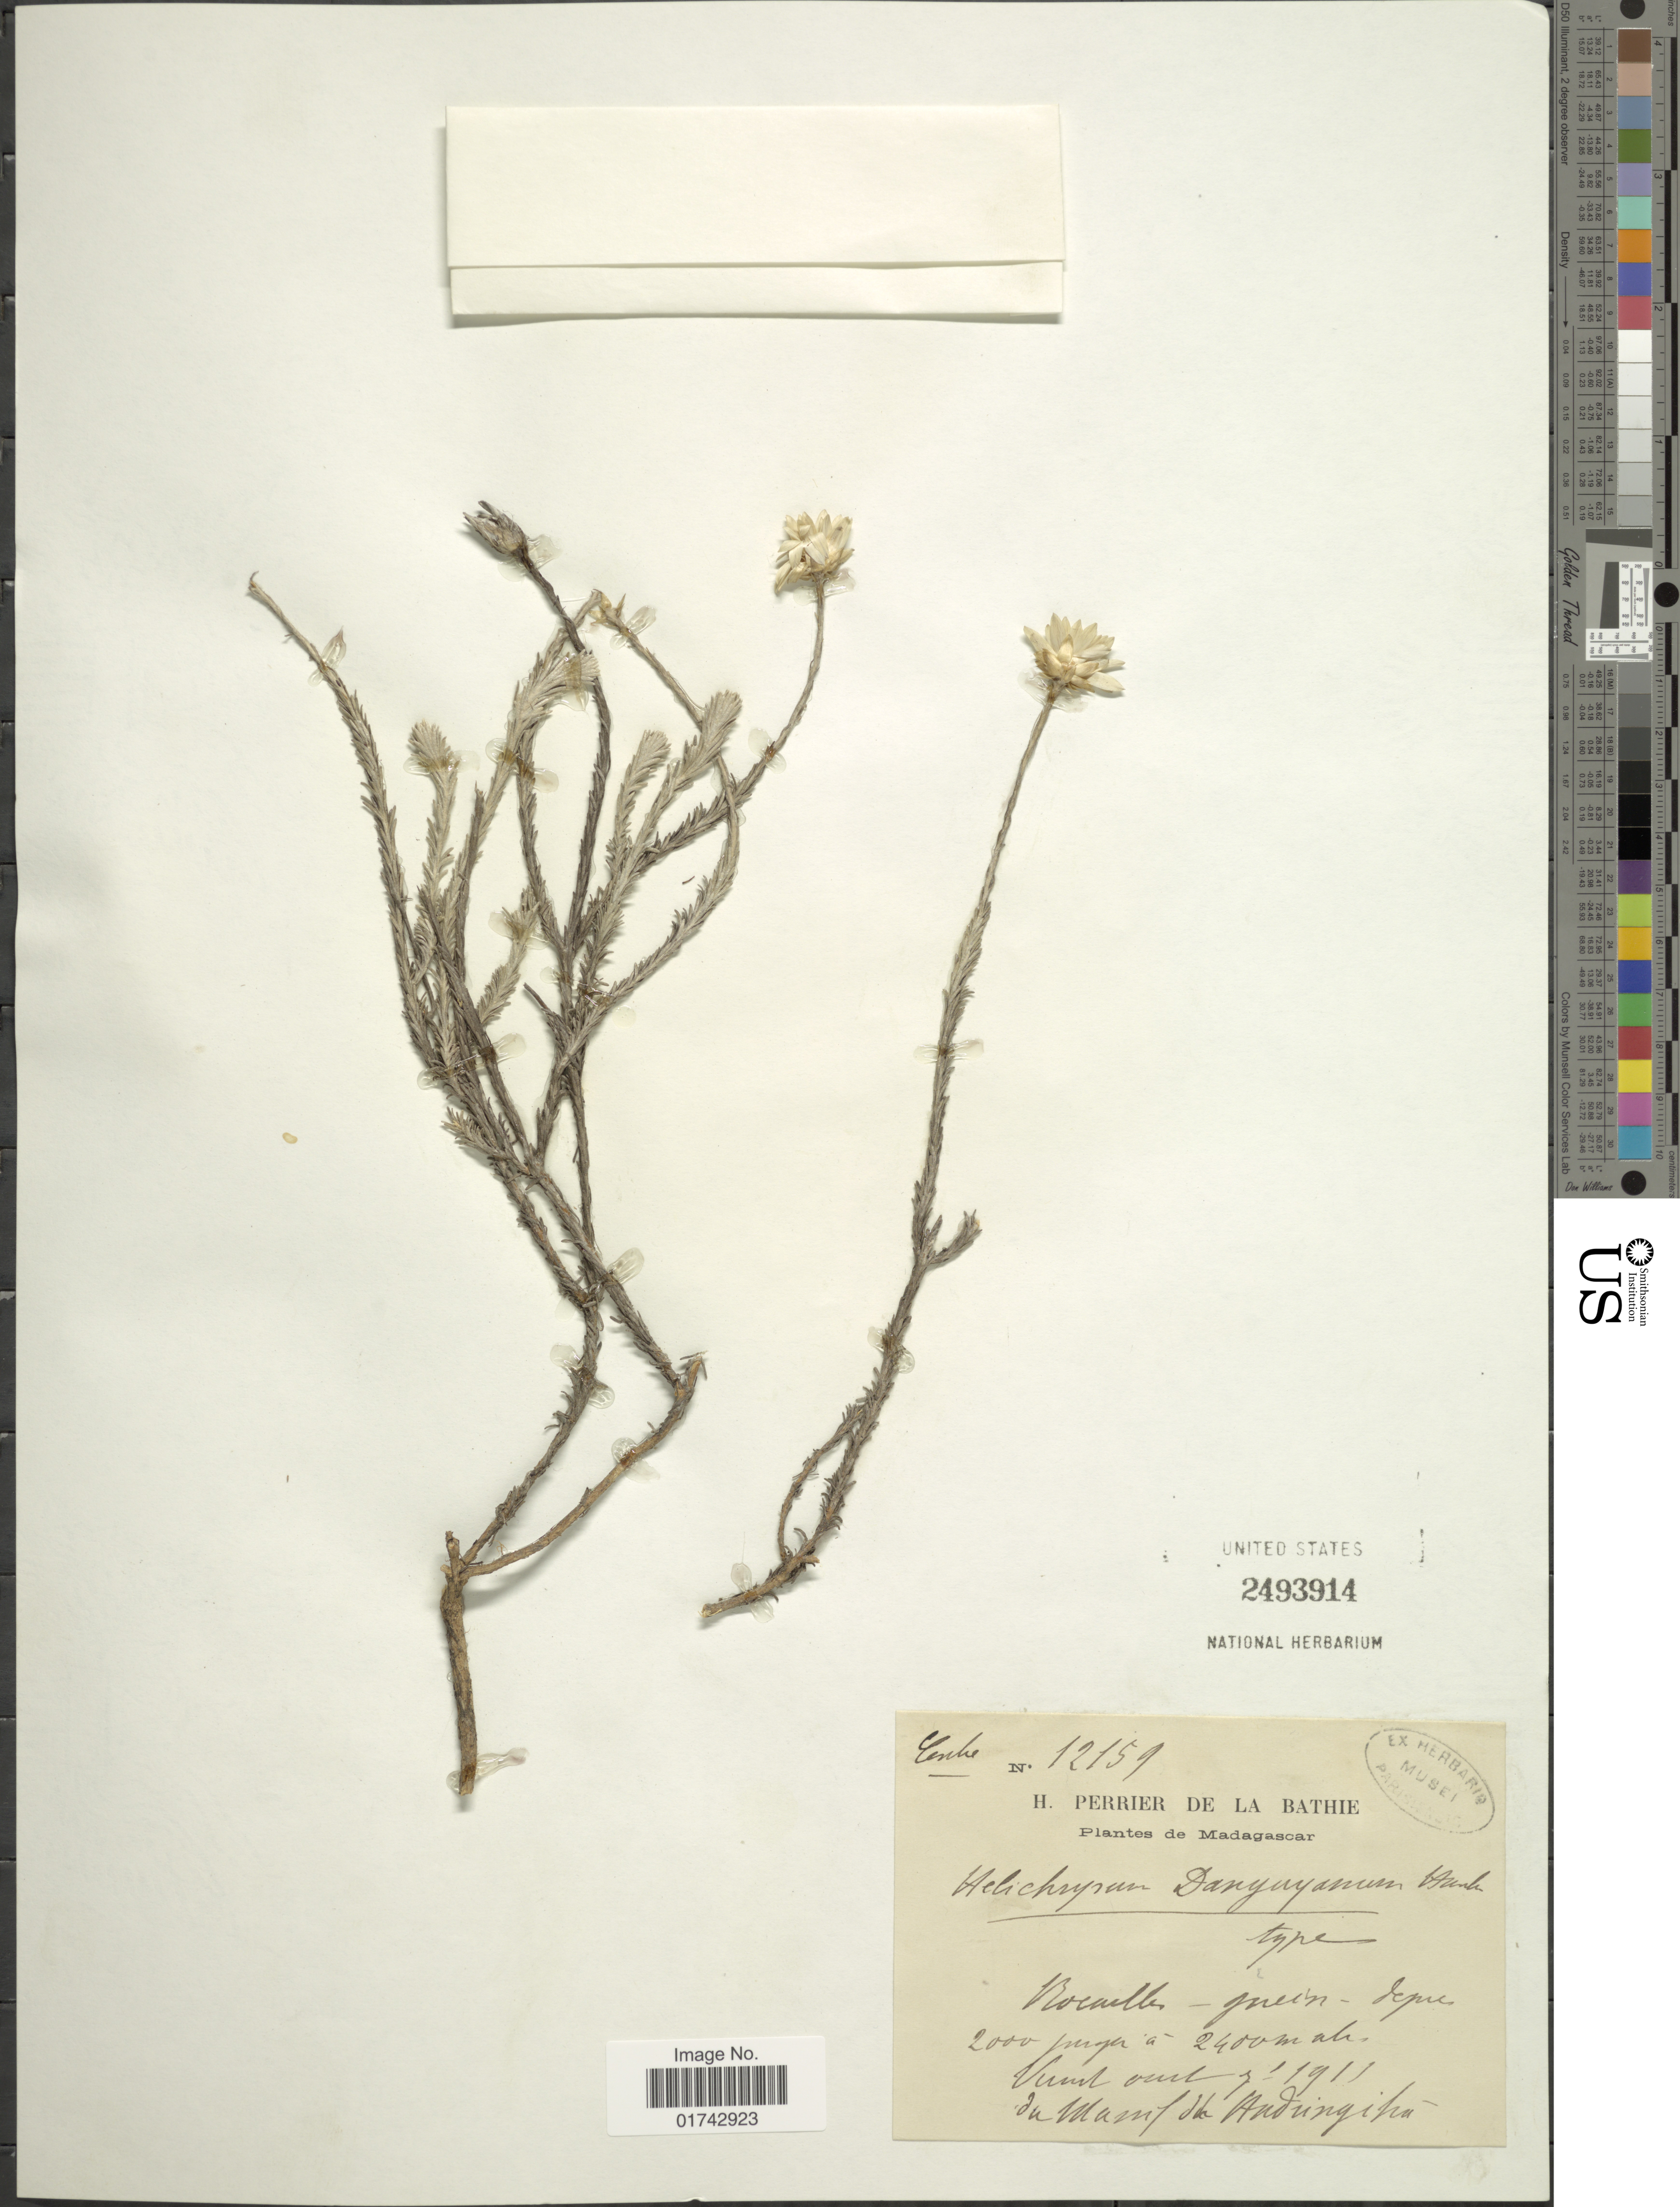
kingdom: Plantae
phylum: Tracheophyta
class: Magnoliopsida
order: Asterales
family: Asteraceae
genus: Helichrysum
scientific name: Helichrysum danguyanum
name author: Humbert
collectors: H. Perrier de la Bâthie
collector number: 12159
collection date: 1911-08-07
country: Madagascar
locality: Bocauth JUecin depie, du mamd du Anduinghu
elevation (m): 2000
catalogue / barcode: US 2493914